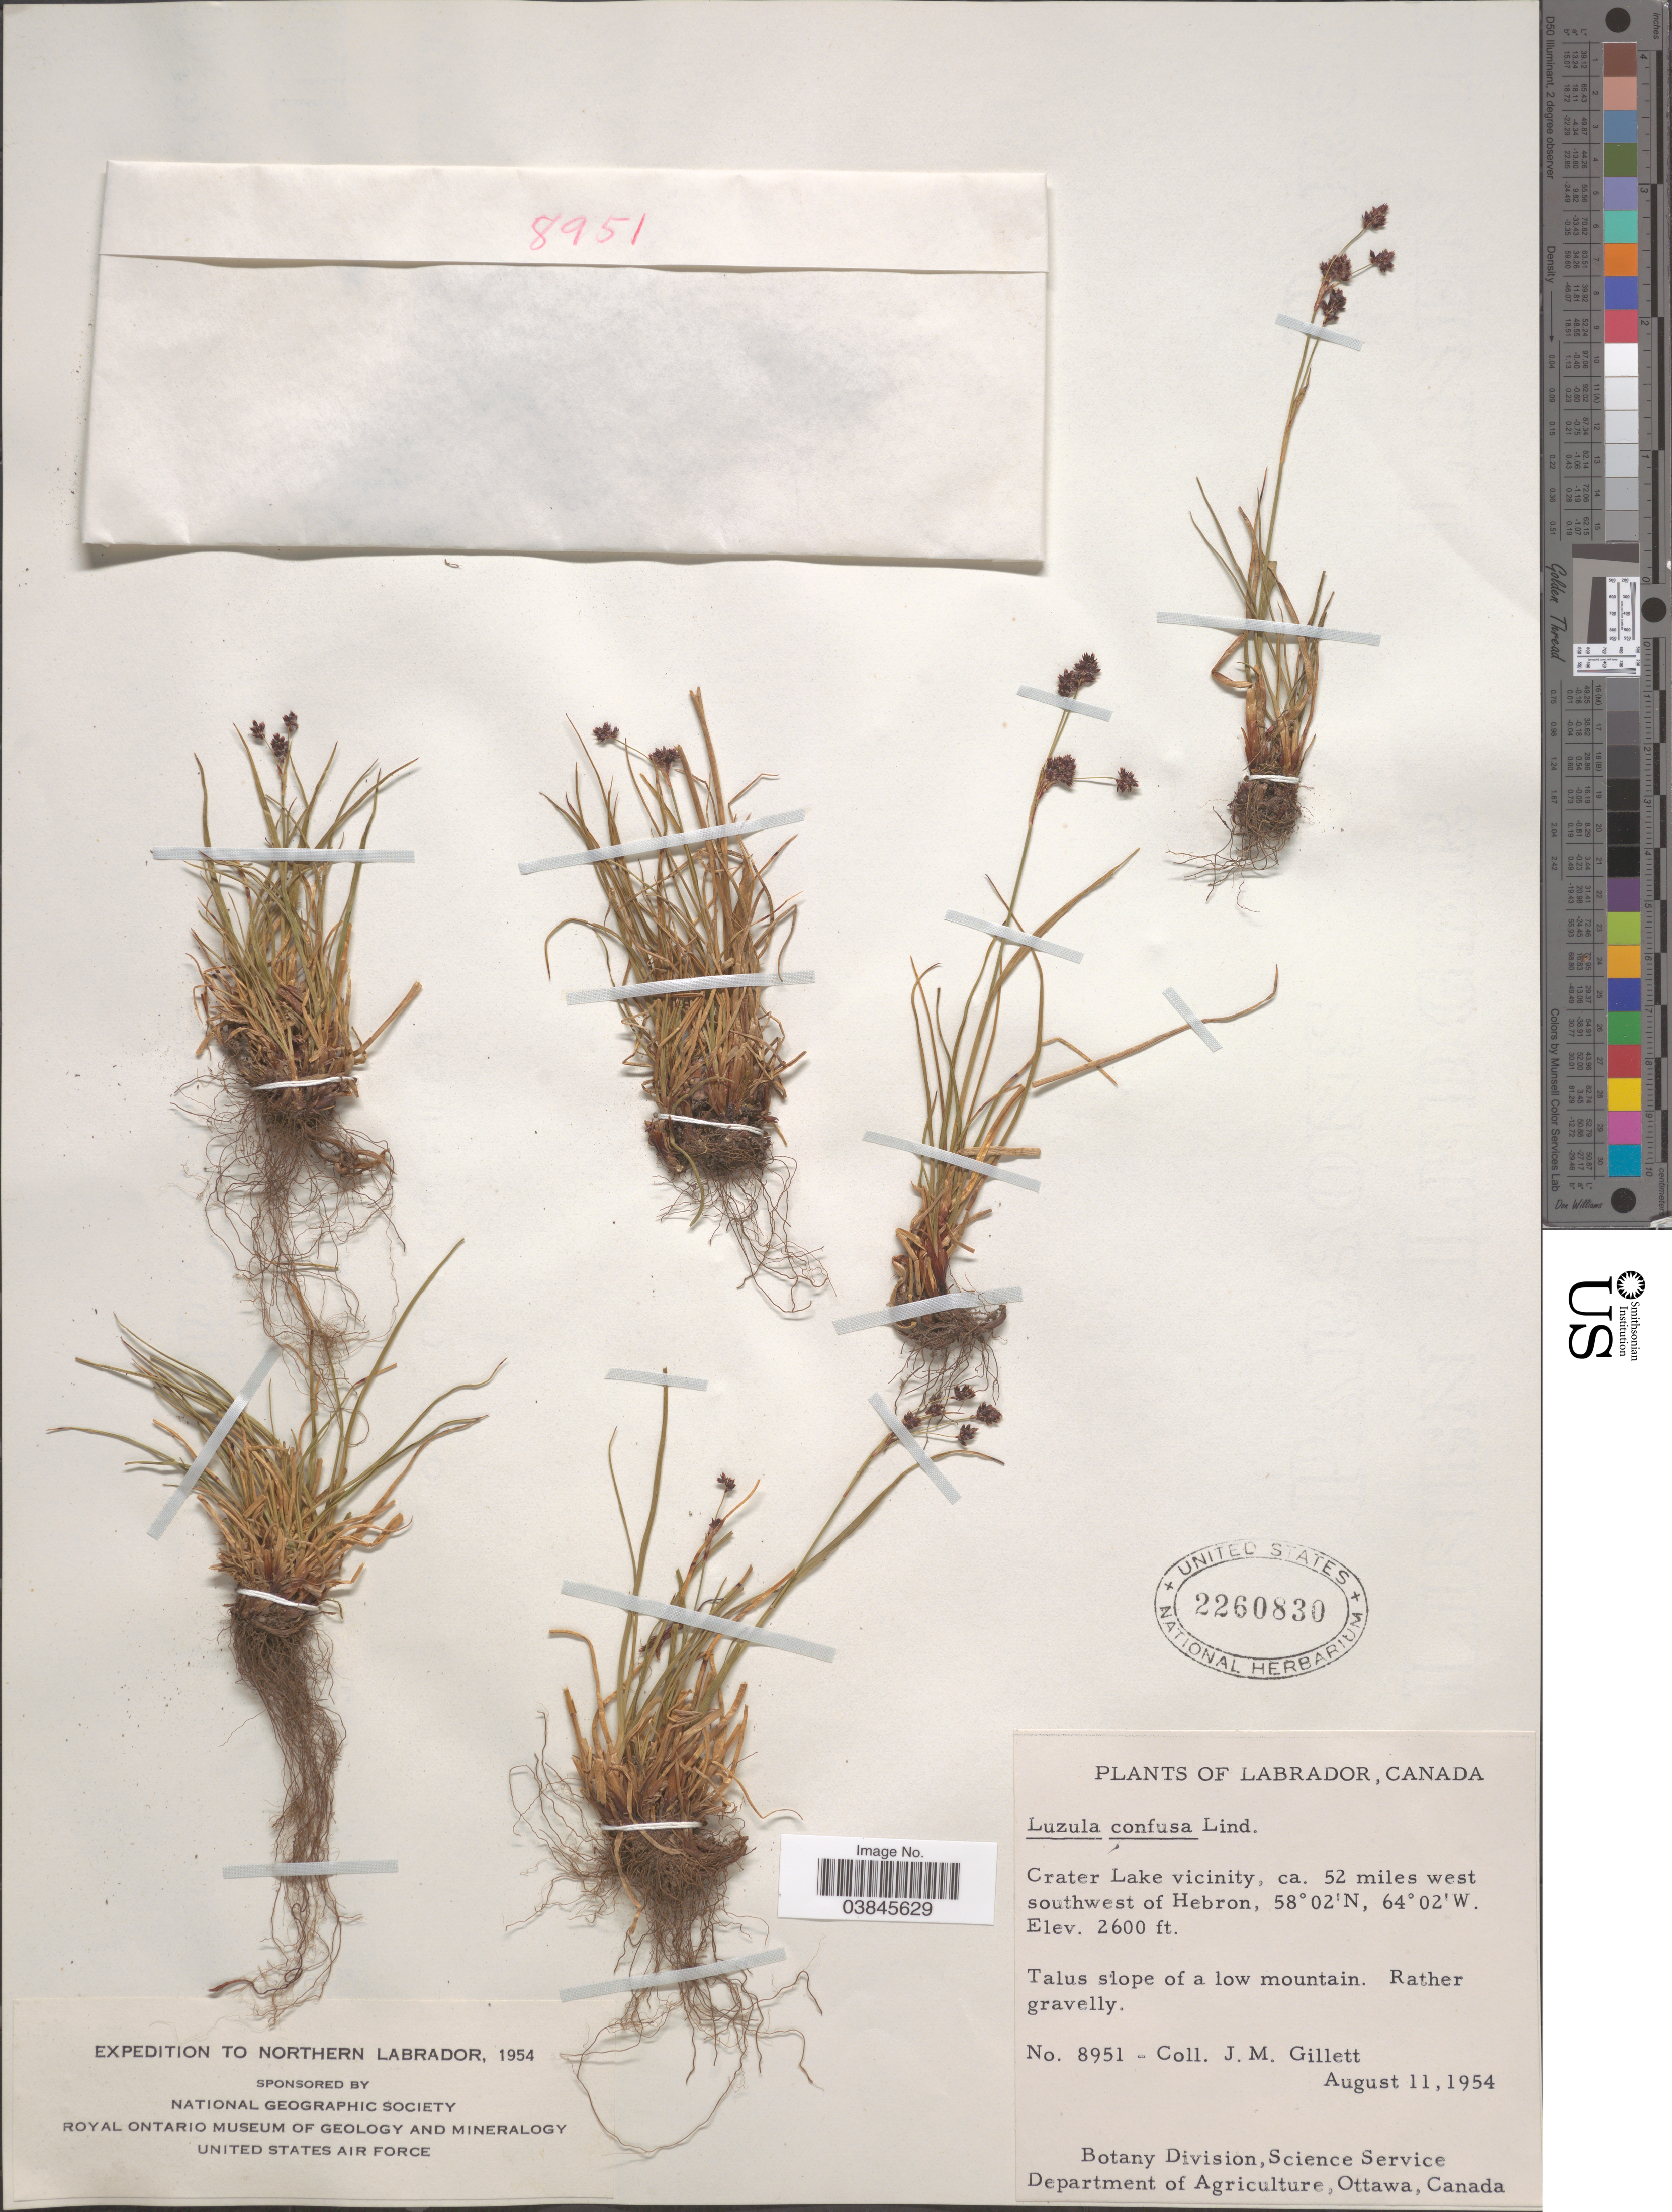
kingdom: Plantae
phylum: Tracheophyta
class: Liliopsida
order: Poales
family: Juncaceae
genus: Luzula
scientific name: Luzula confusa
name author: Lindeb.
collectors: J. M. Gillett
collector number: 8951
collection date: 1954-08-11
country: Canada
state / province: Newfoundland and Labrador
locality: Northern Labrador. Labrador. Crater Lake vicinity, ca. 52 miles west southwest of Hebron.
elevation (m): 792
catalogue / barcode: US 2260830